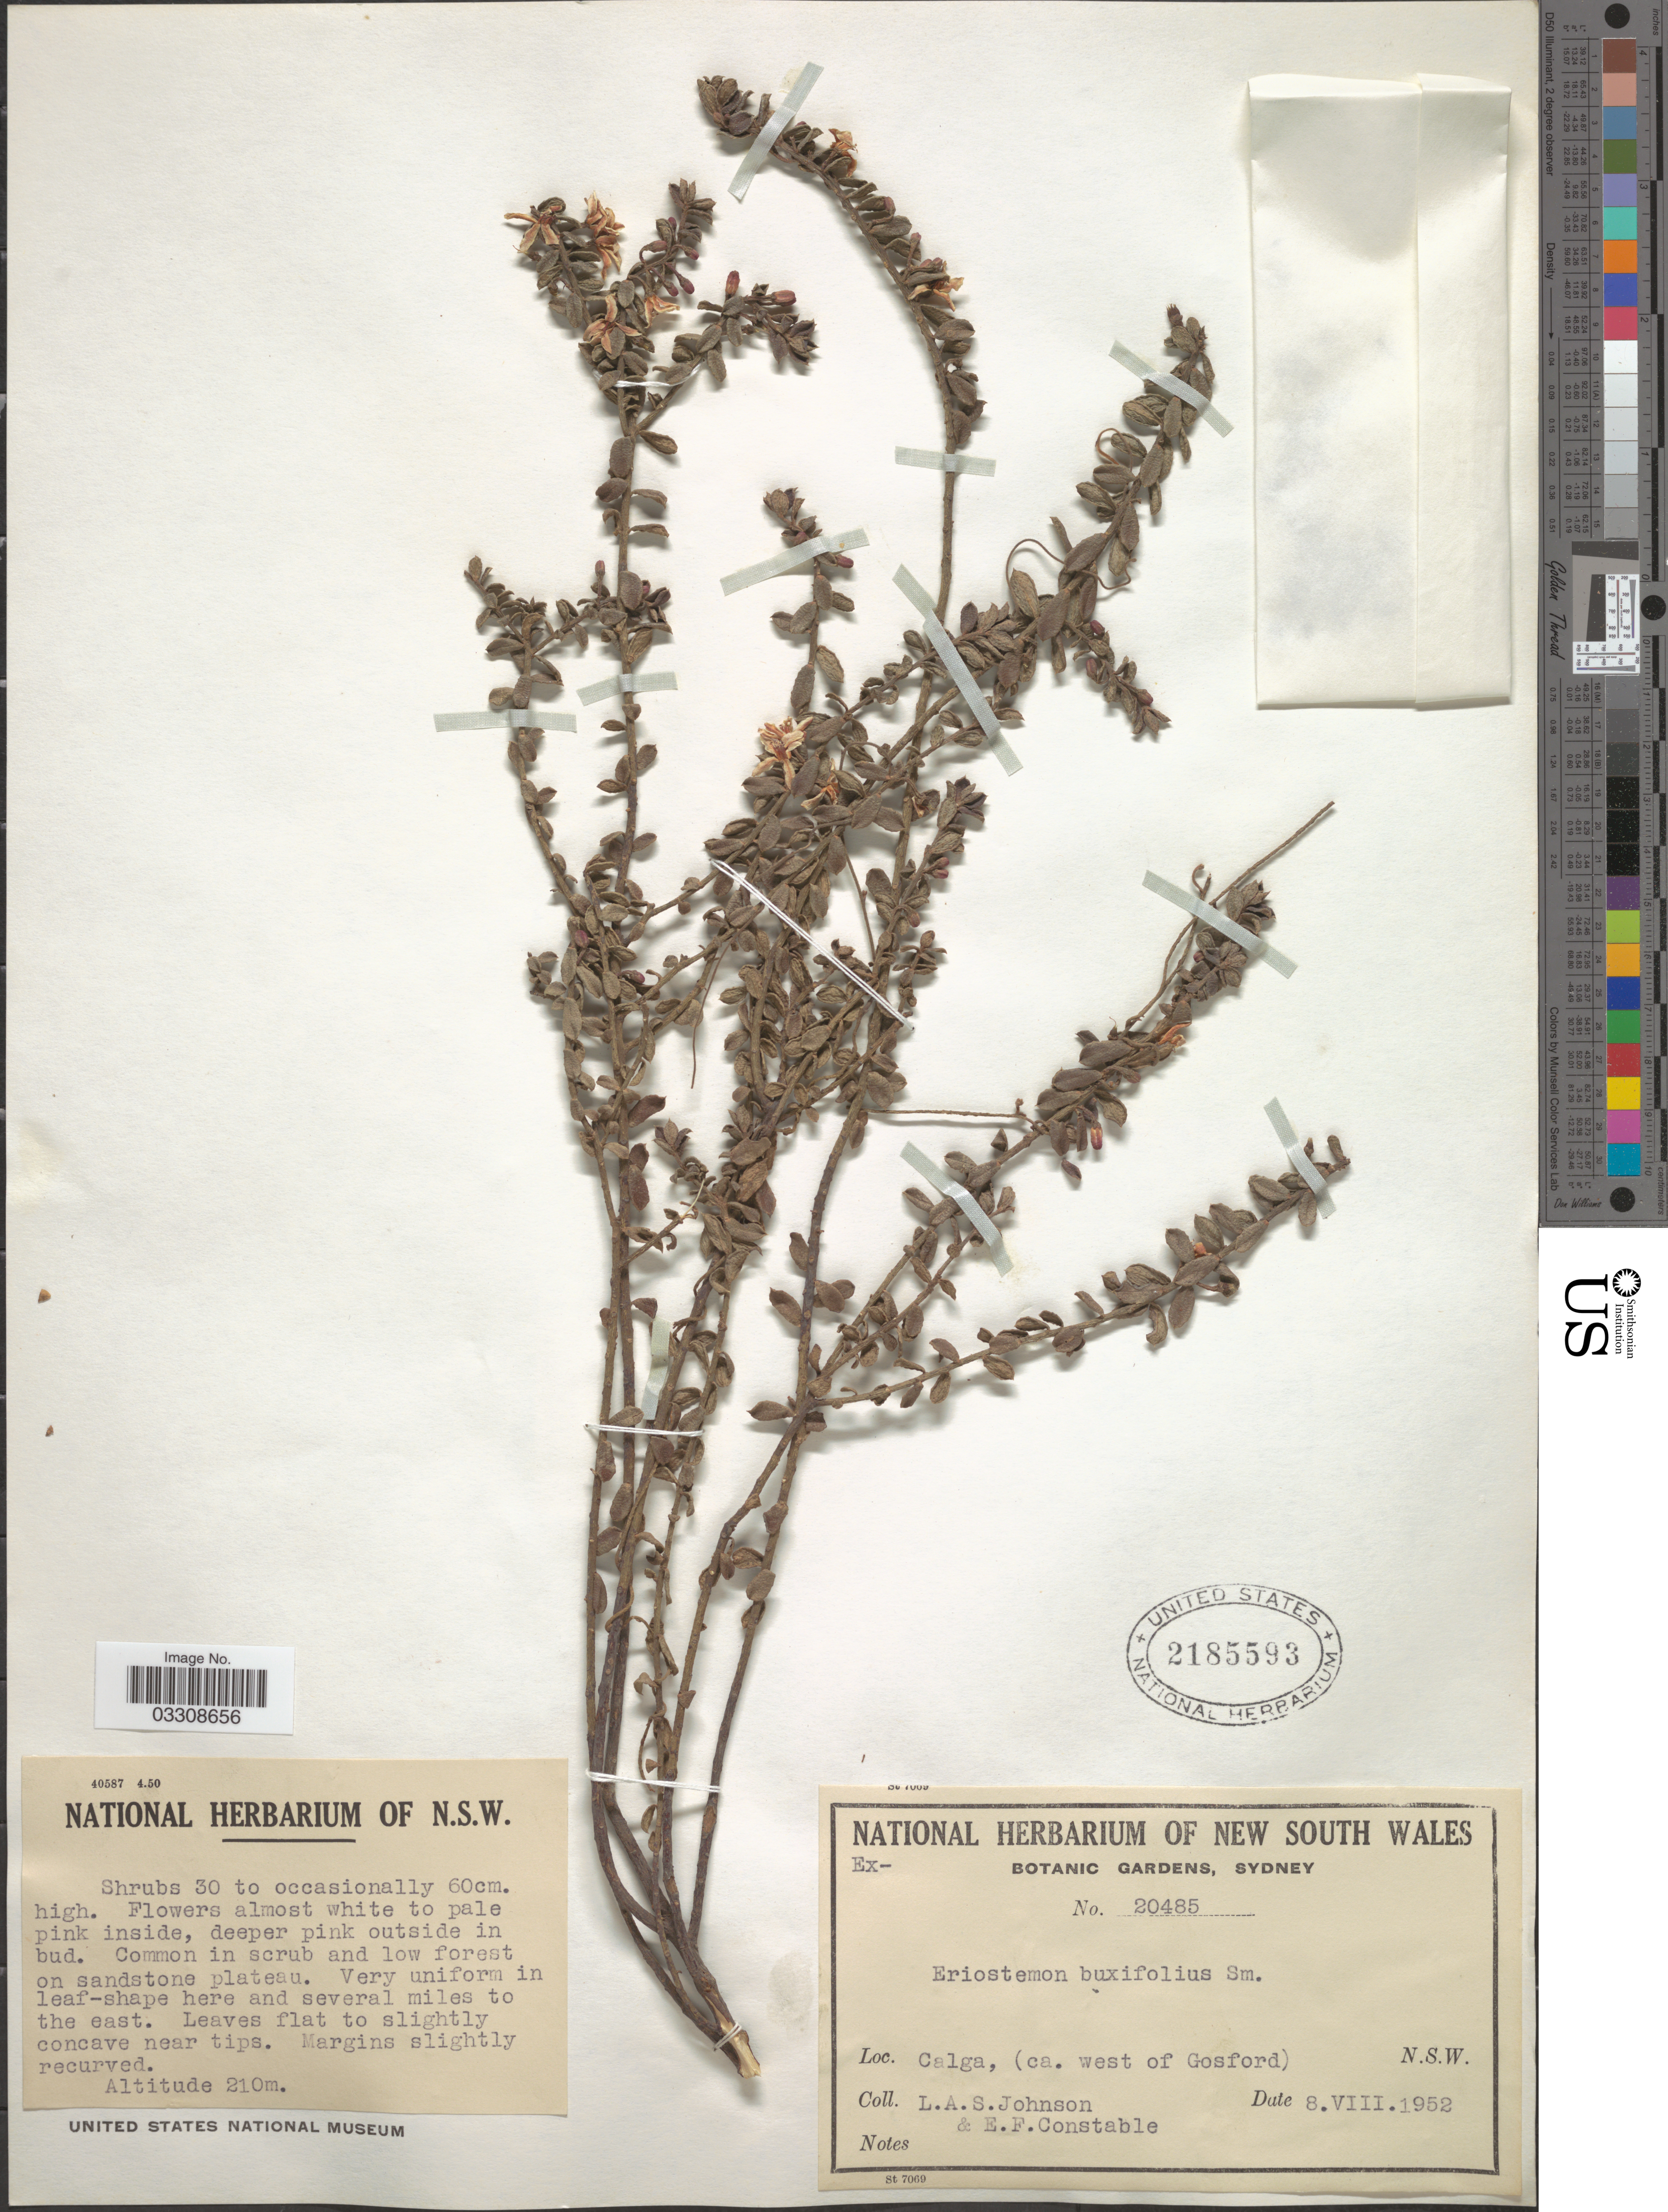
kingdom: Plantae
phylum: Tracheophyta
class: Magnoliopsida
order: Sapindales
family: Rutaceae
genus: Eriostemon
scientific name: Eriostemon buxifolius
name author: Sm.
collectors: L. A. S. Johnson & E. F. Constable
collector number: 20485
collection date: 1952-08-08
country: Australia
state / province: New South Wales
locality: Calga, (ca. west of Gosford).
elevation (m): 210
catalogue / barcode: US 2185593